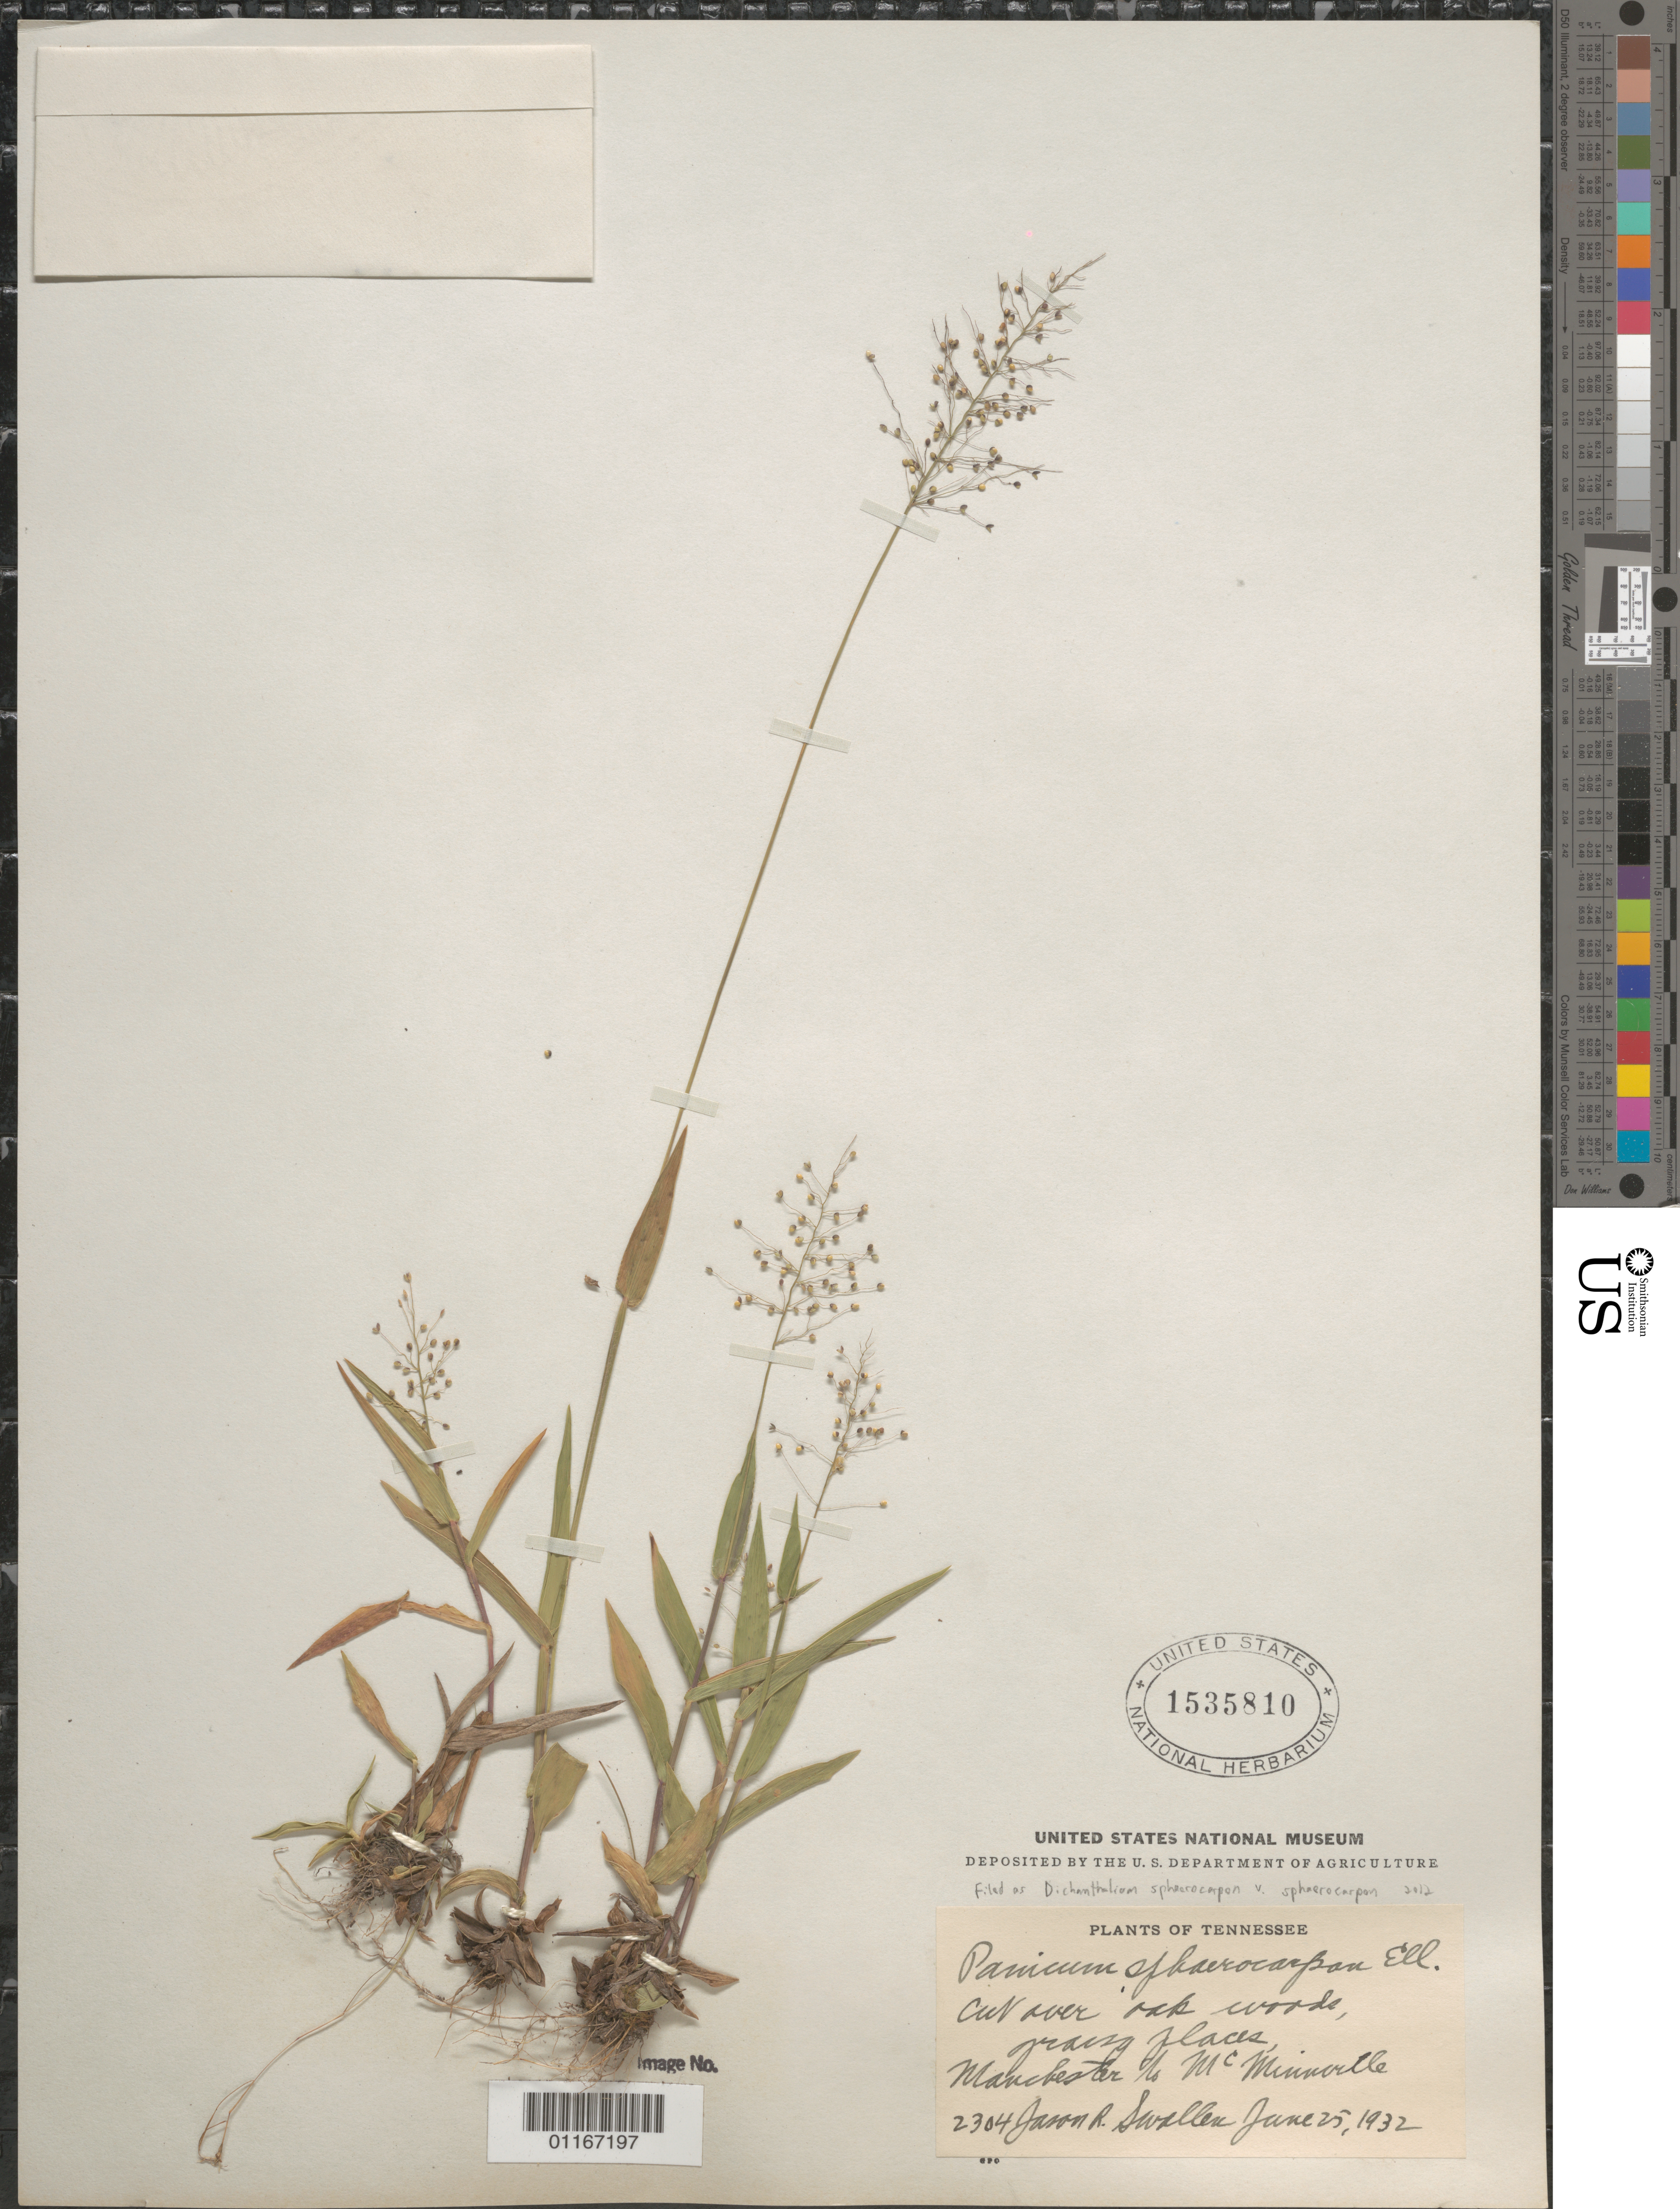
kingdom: Plantae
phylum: Tracheophyta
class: Liliopsida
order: Poales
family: Poaceae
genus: Dichanthelium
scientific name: Dichanthelium sphaerocarpon var. sphaerocarpon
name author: (Elliott) Gould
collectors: J. R. Swallen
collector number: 2304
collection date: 1932-06-25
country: United States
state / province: Tennessee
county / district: McMinn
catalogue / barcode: US 1535810